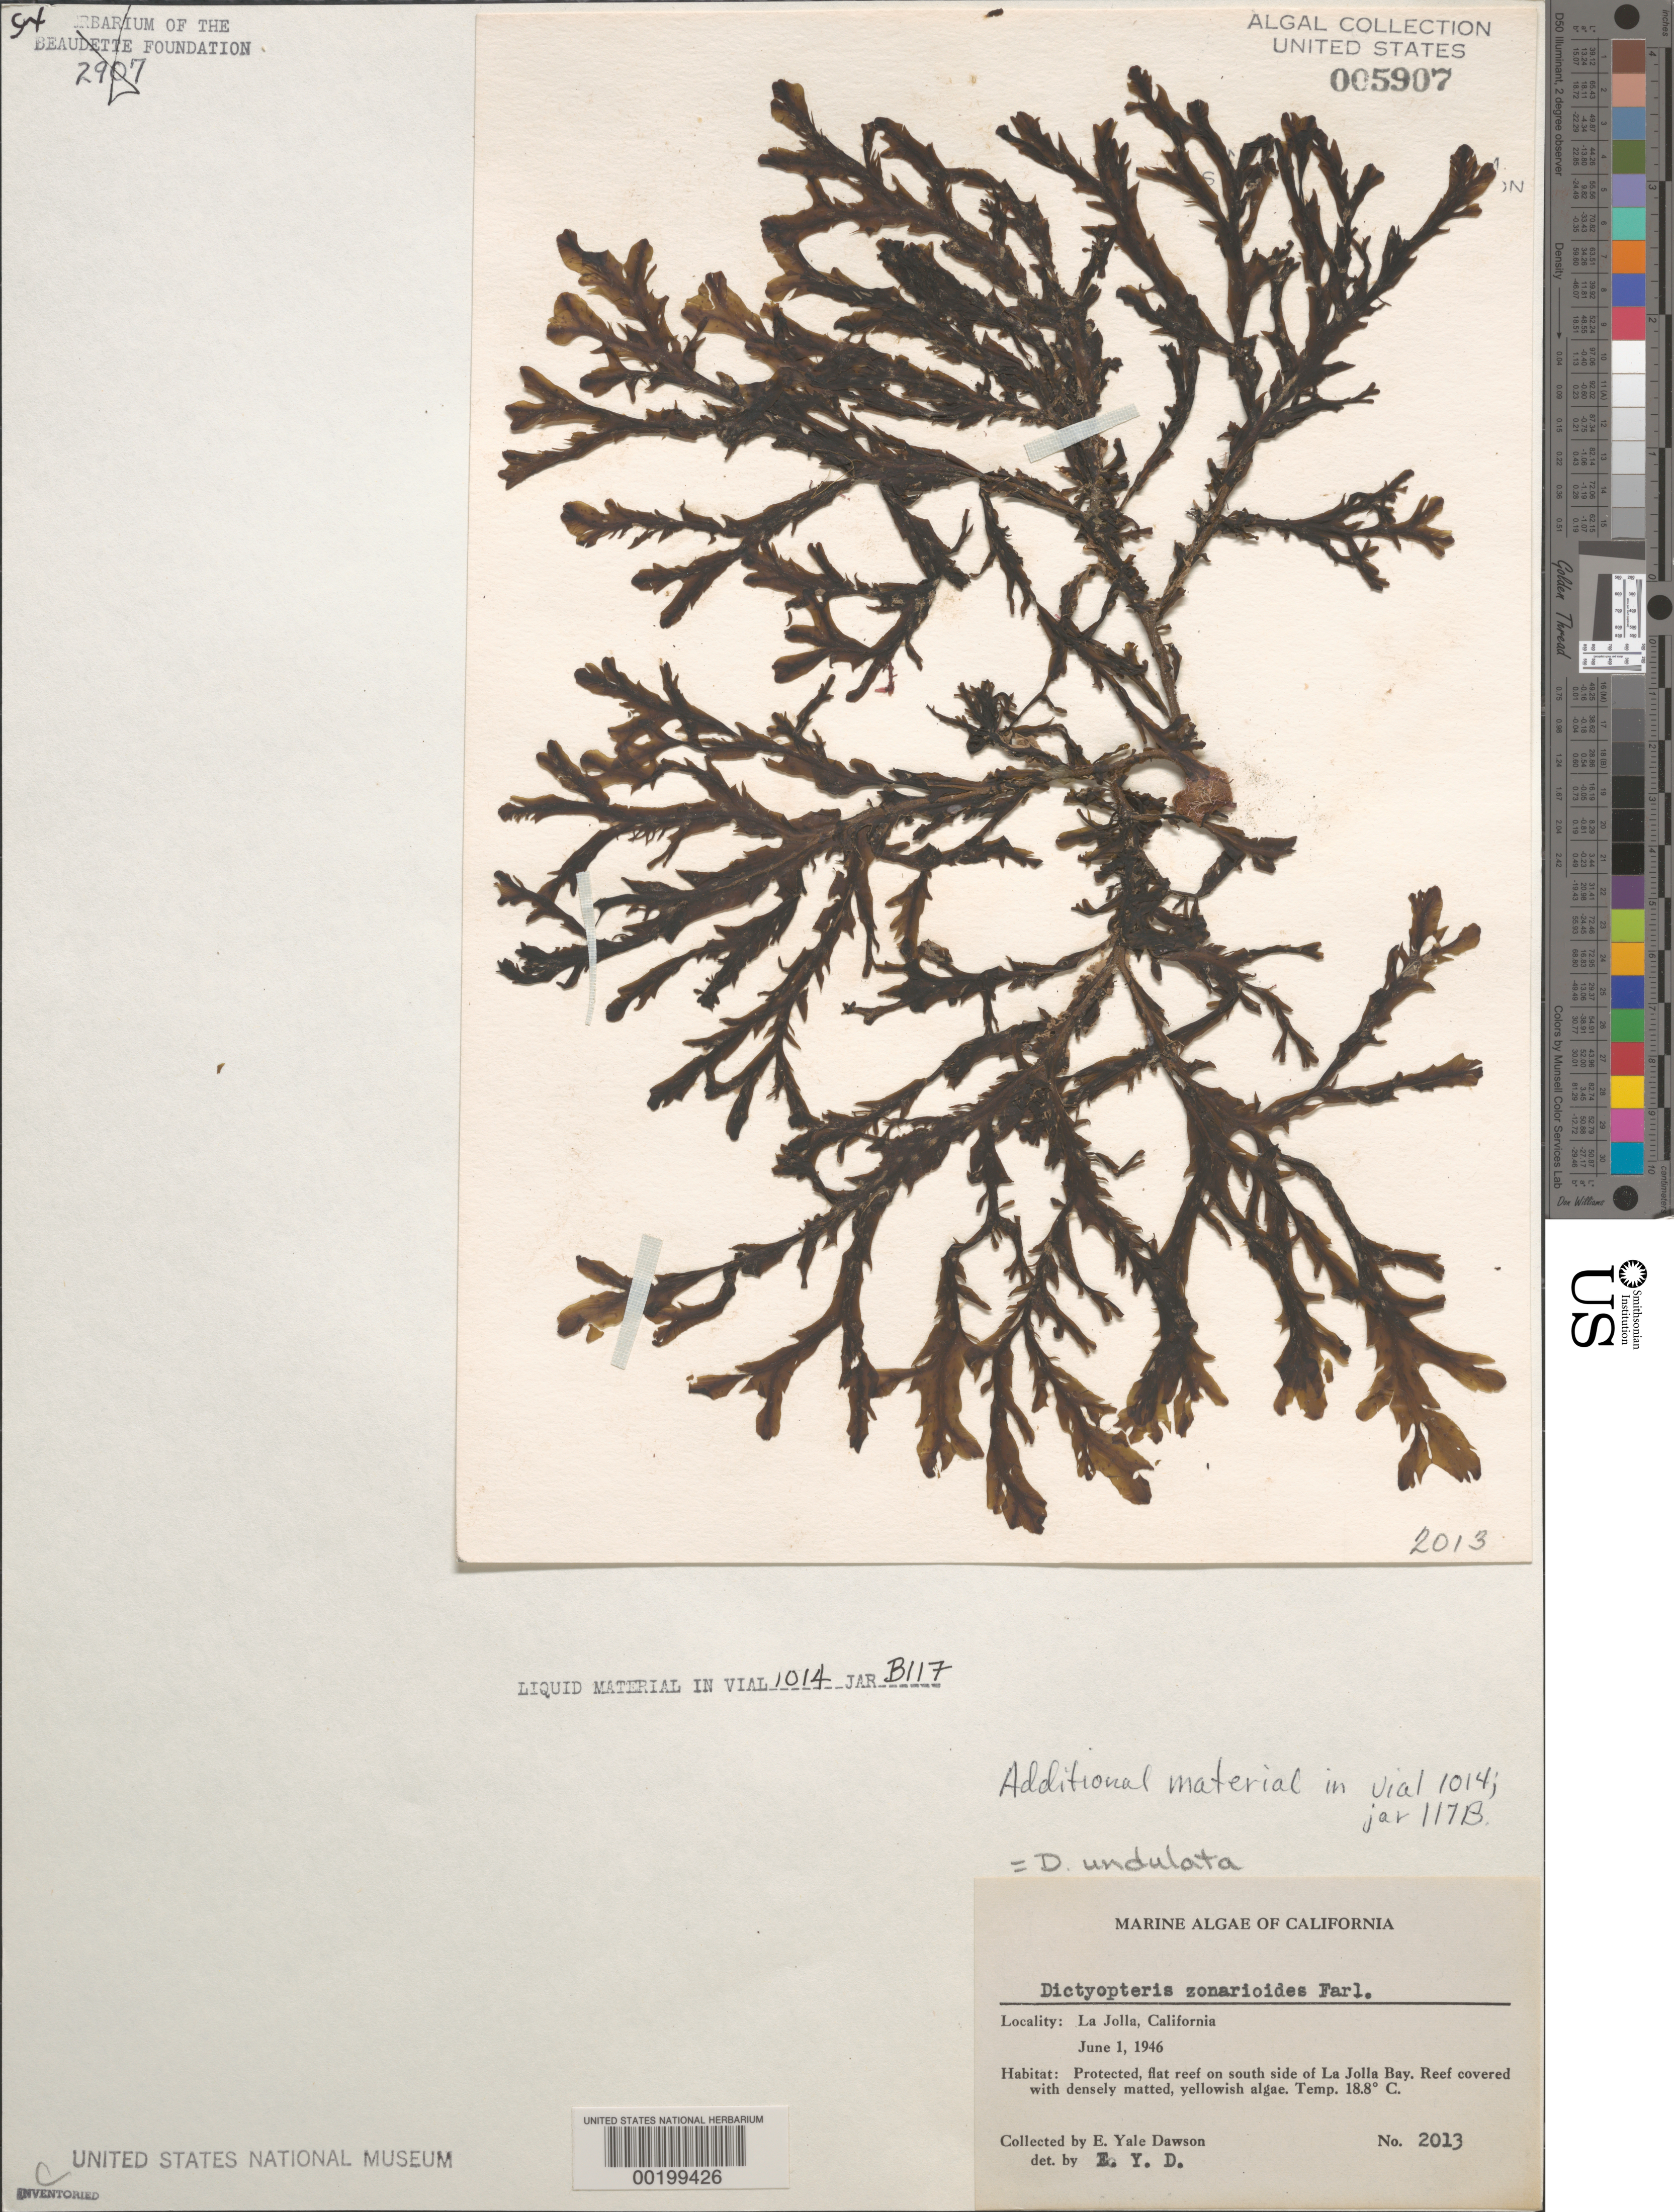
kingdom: Chromista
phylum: Ochrophyta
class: Phaeophyceae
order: Dictyotales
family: Dictyotaceae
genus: Dictyopteris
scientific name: Dictyopteris undulata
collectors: E. Y. Dawson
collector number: EYD 2013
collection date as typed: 01 Jun 1946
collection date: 1946-06-01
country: United States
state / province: California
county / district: San Diego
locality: La Jolla, south La Jolla Bay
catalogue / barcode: US 5907